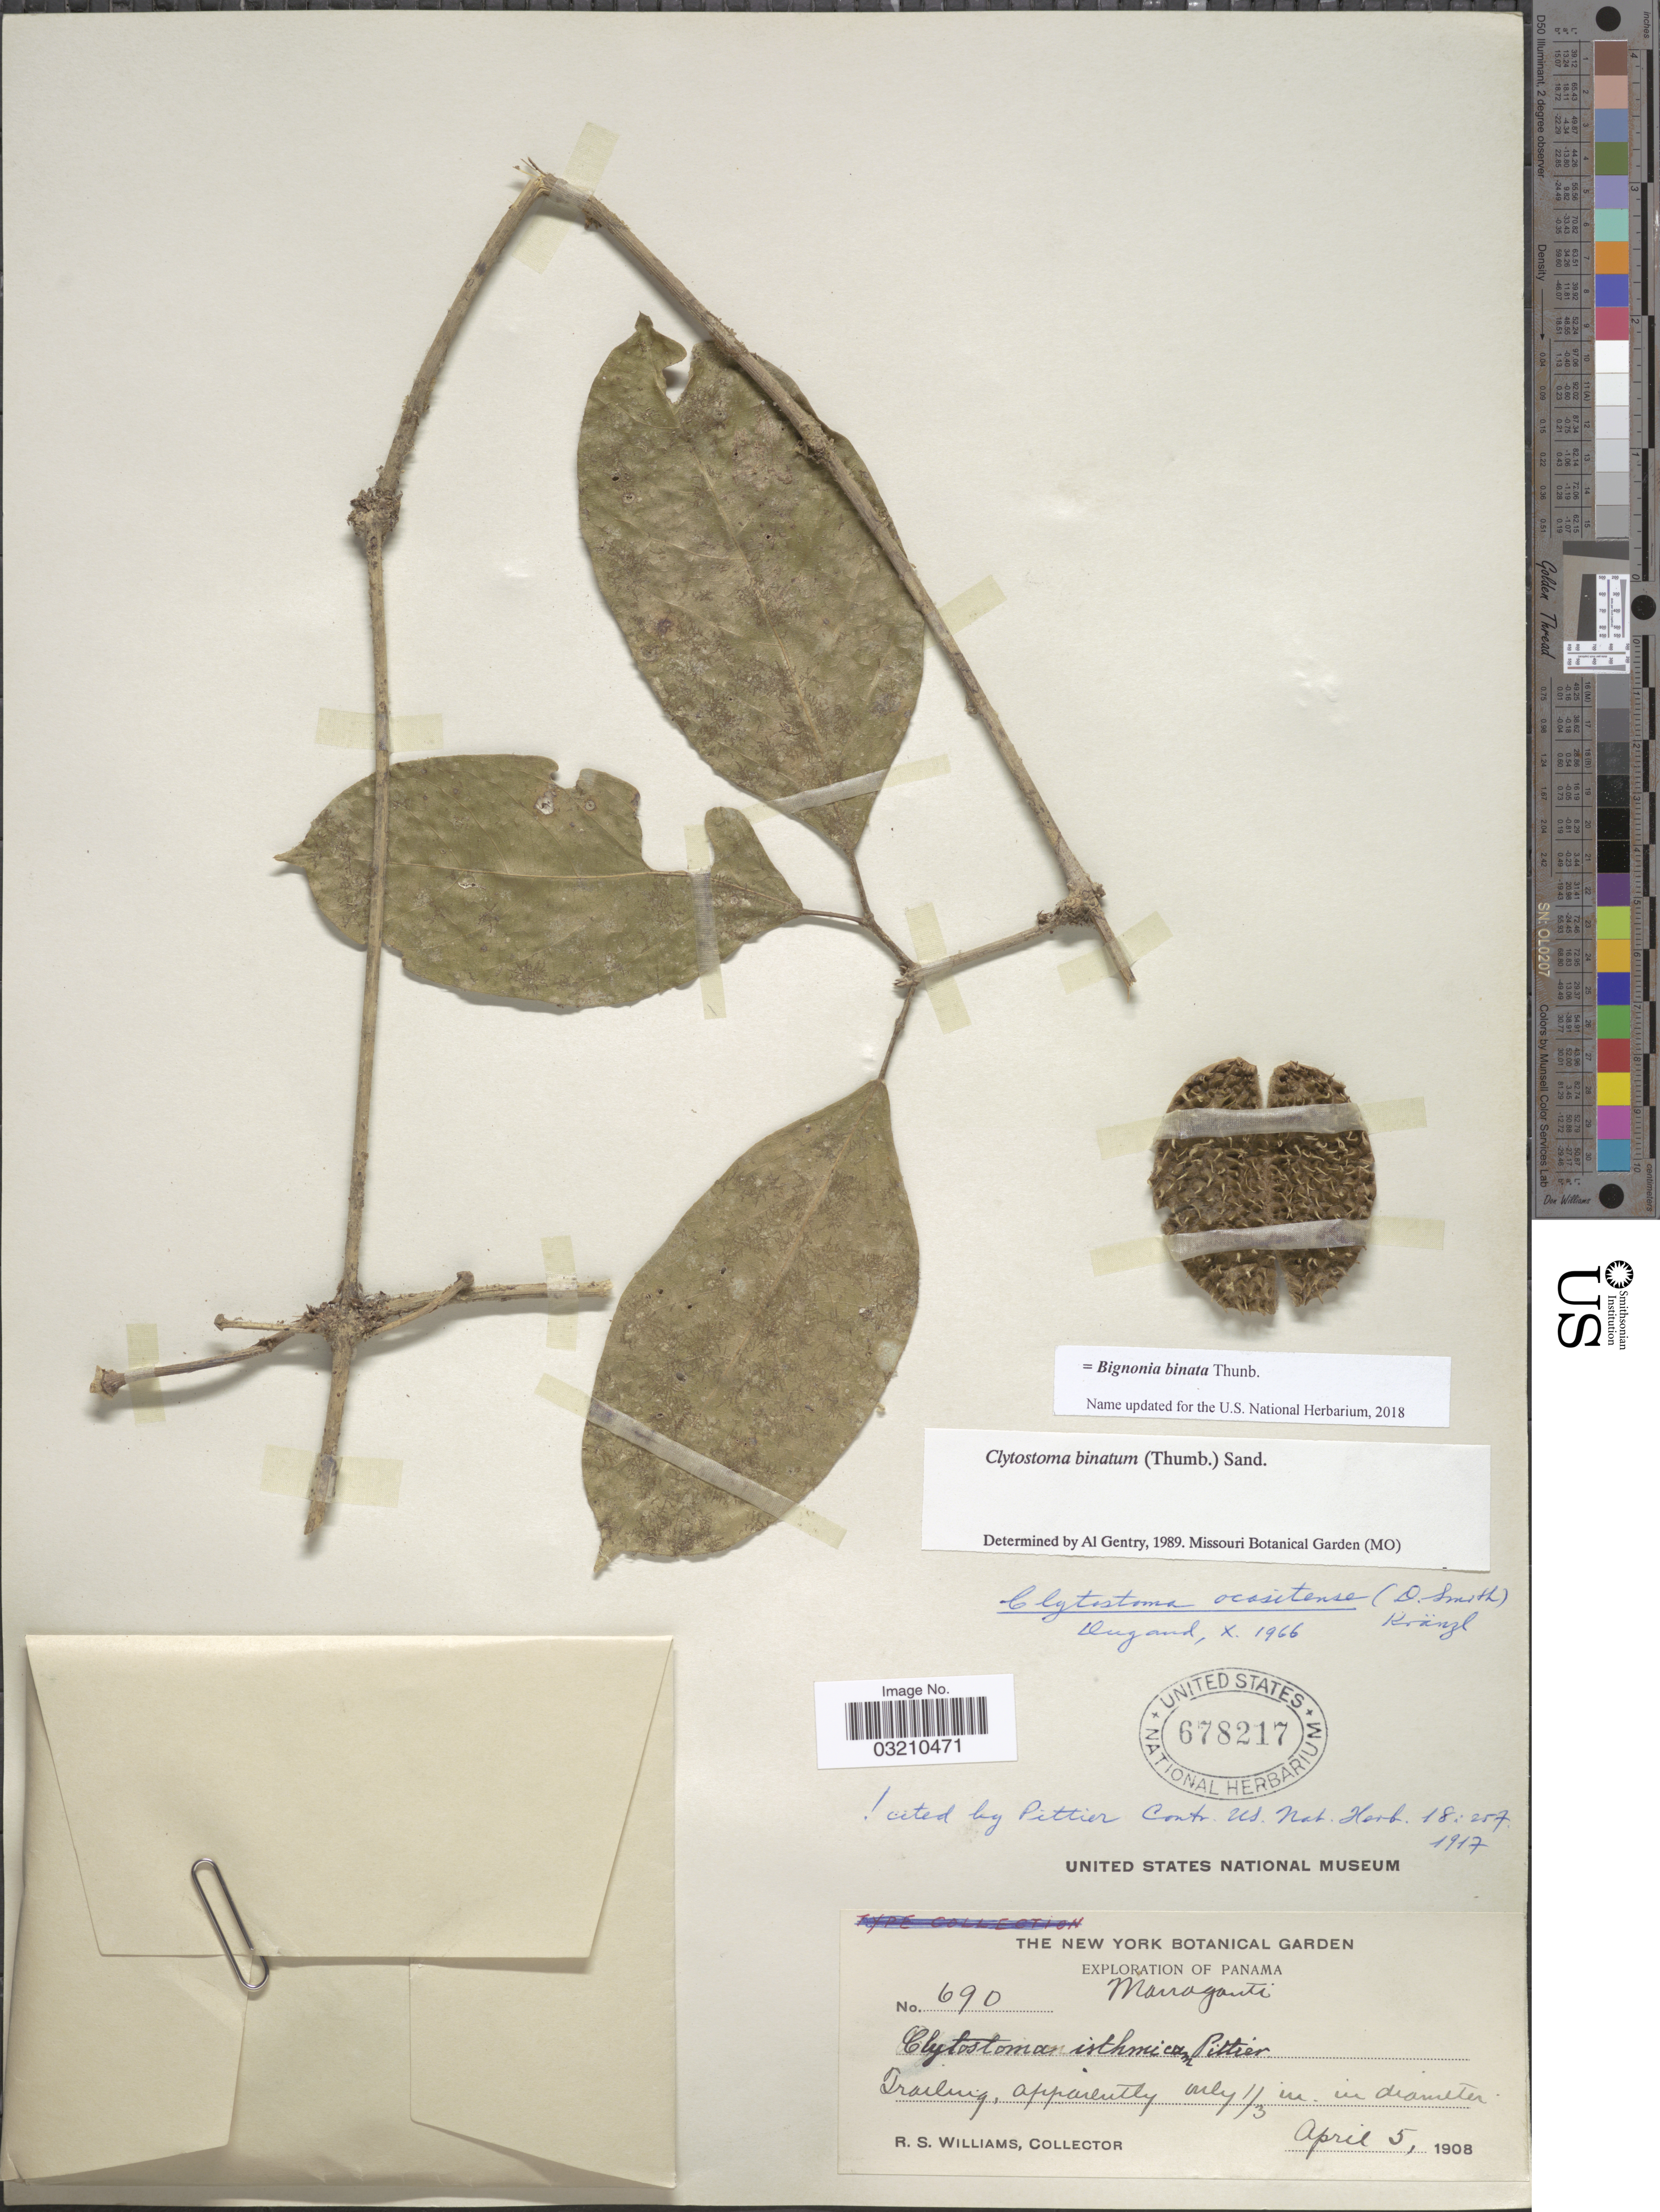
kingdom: Plantae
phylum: Tracheophyta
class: Magnoliopsida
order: Lamiales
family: Bignoniaceae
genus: Bignonia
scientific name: Bignonia binata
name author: Thunb.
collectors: R. S. Williams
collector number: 690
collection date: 1908-04-05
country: Panama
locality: Marraganti.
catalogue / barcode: US 678217